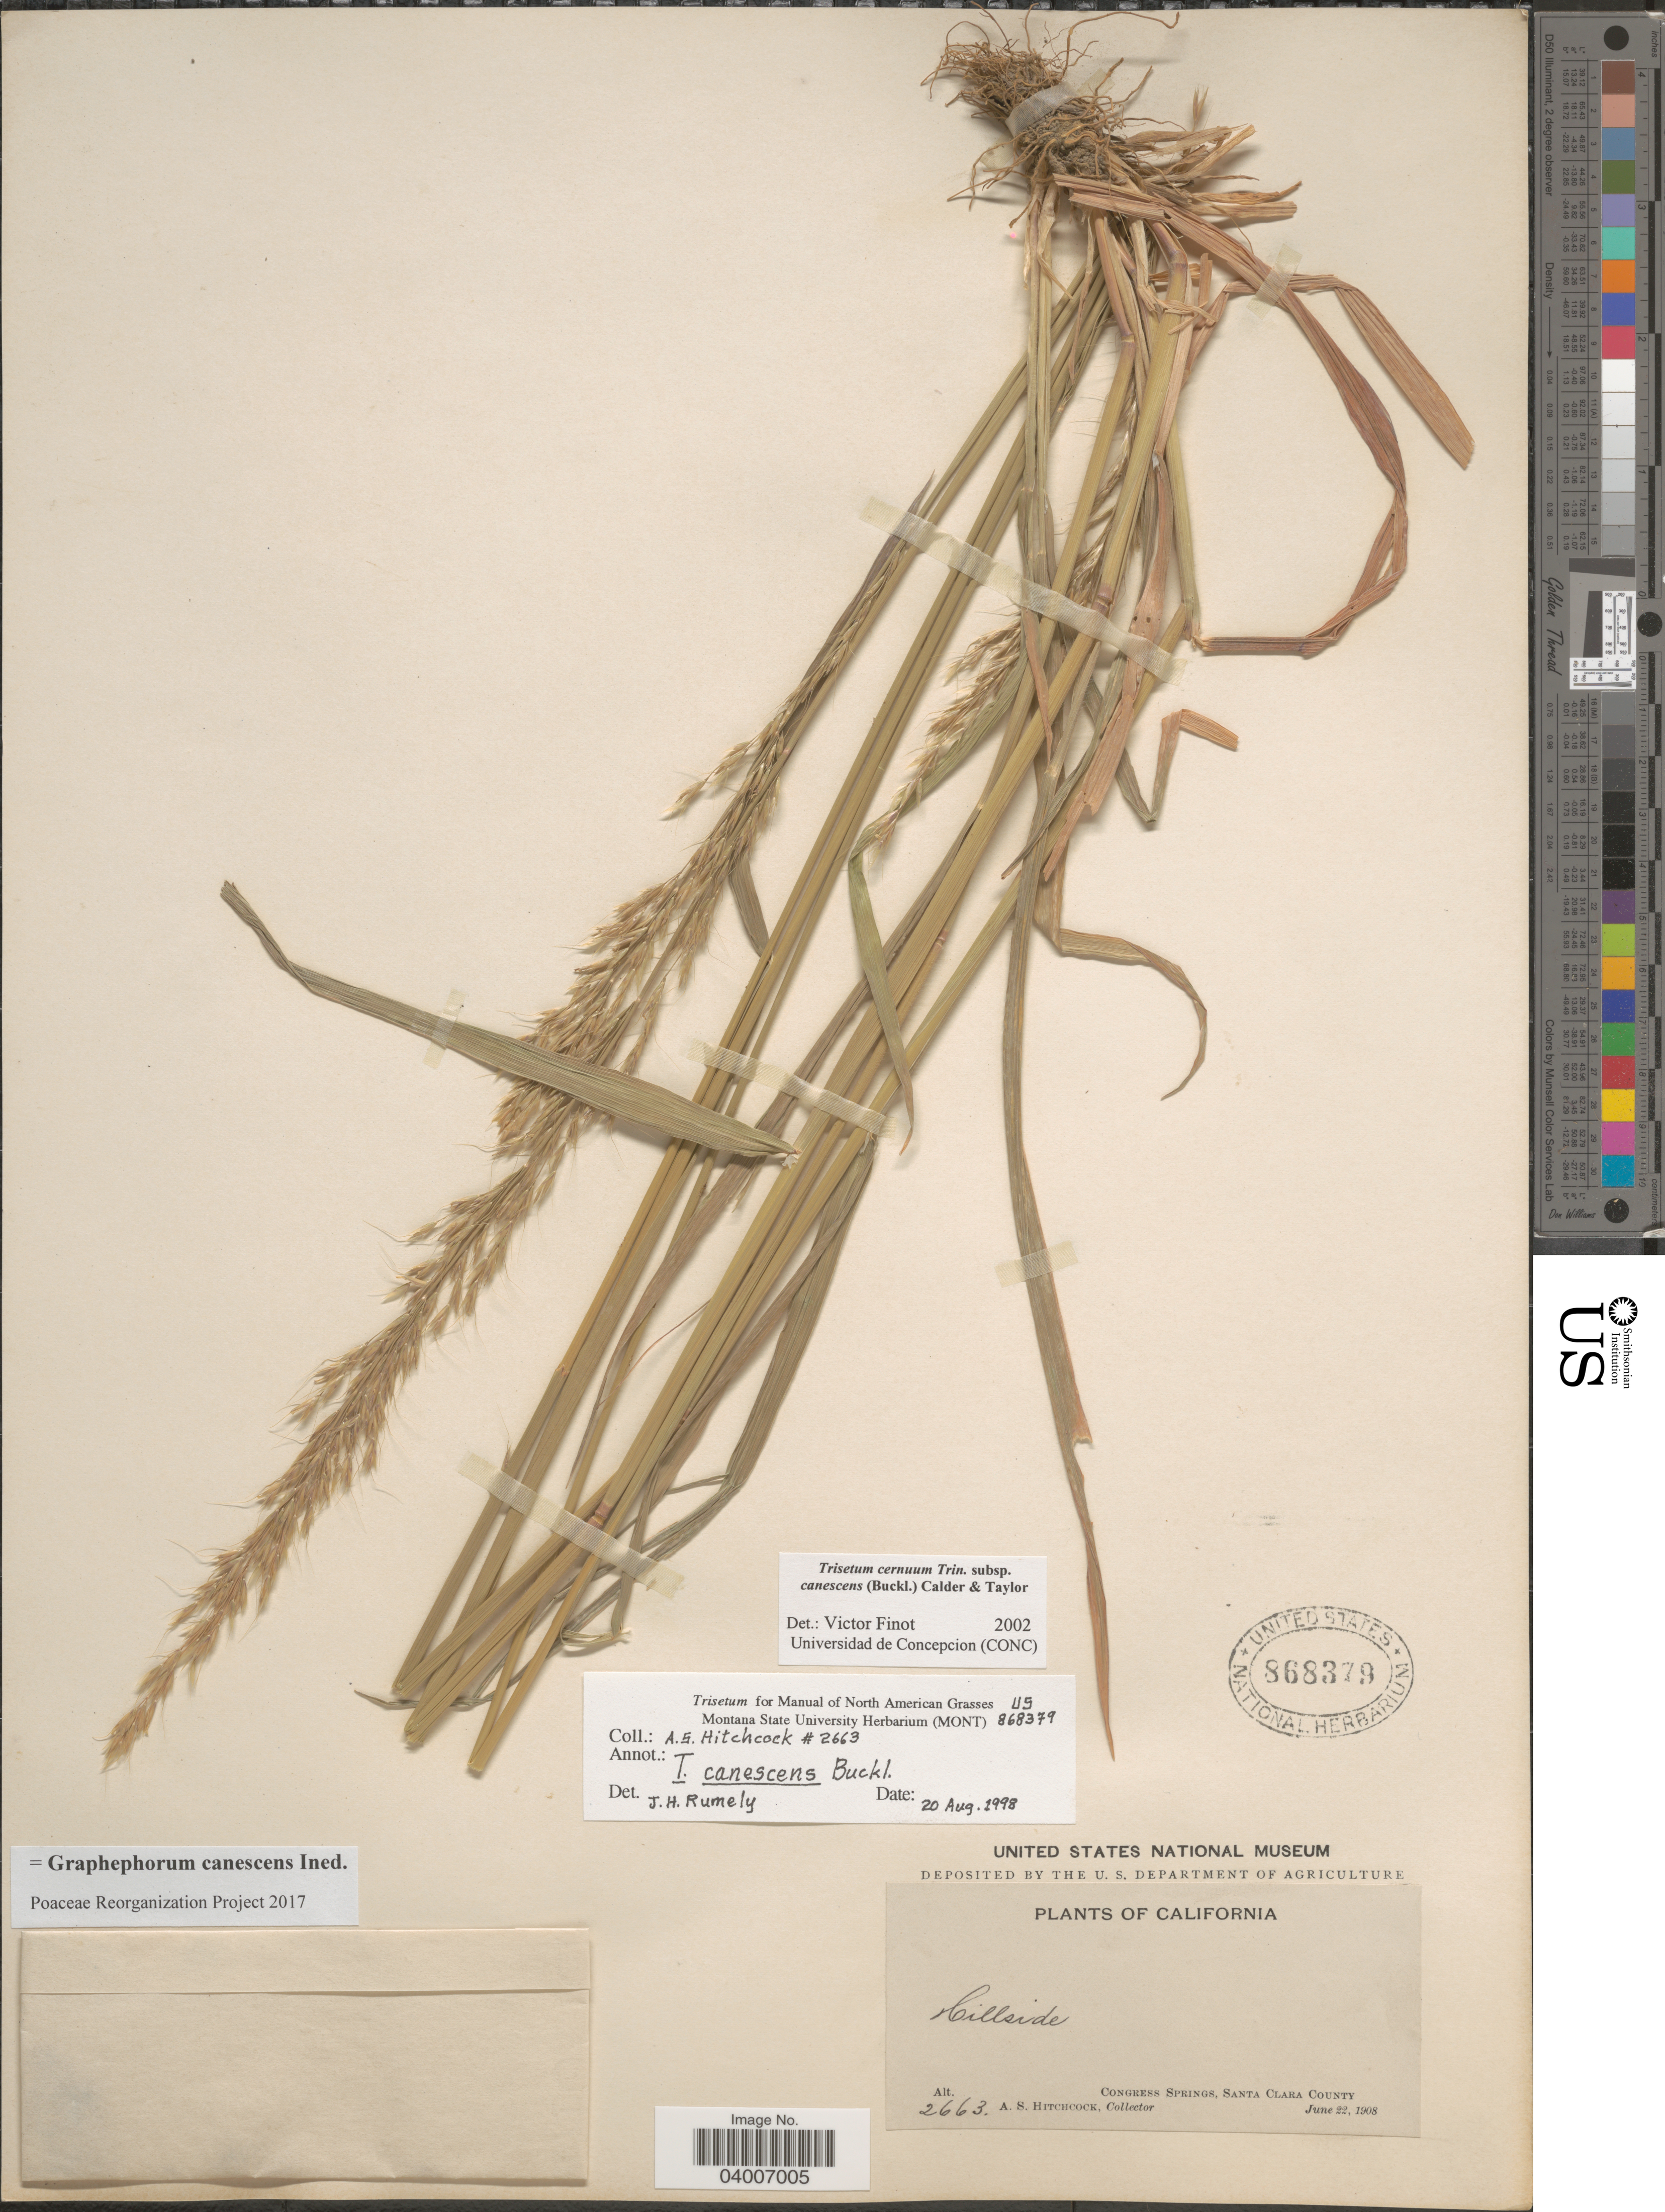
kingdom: Plantae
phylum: Tracheophyta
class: Liliopsida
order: Poales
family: Poaceae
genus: Graphephorum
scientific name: Graphephorum canescens ined.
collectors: A. S. Hitchcock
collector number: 2663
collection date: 1908-06-22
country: United States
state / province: California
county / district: Santa Clara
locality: Congress Springs, Santa Clara County.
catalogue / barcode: US 868379